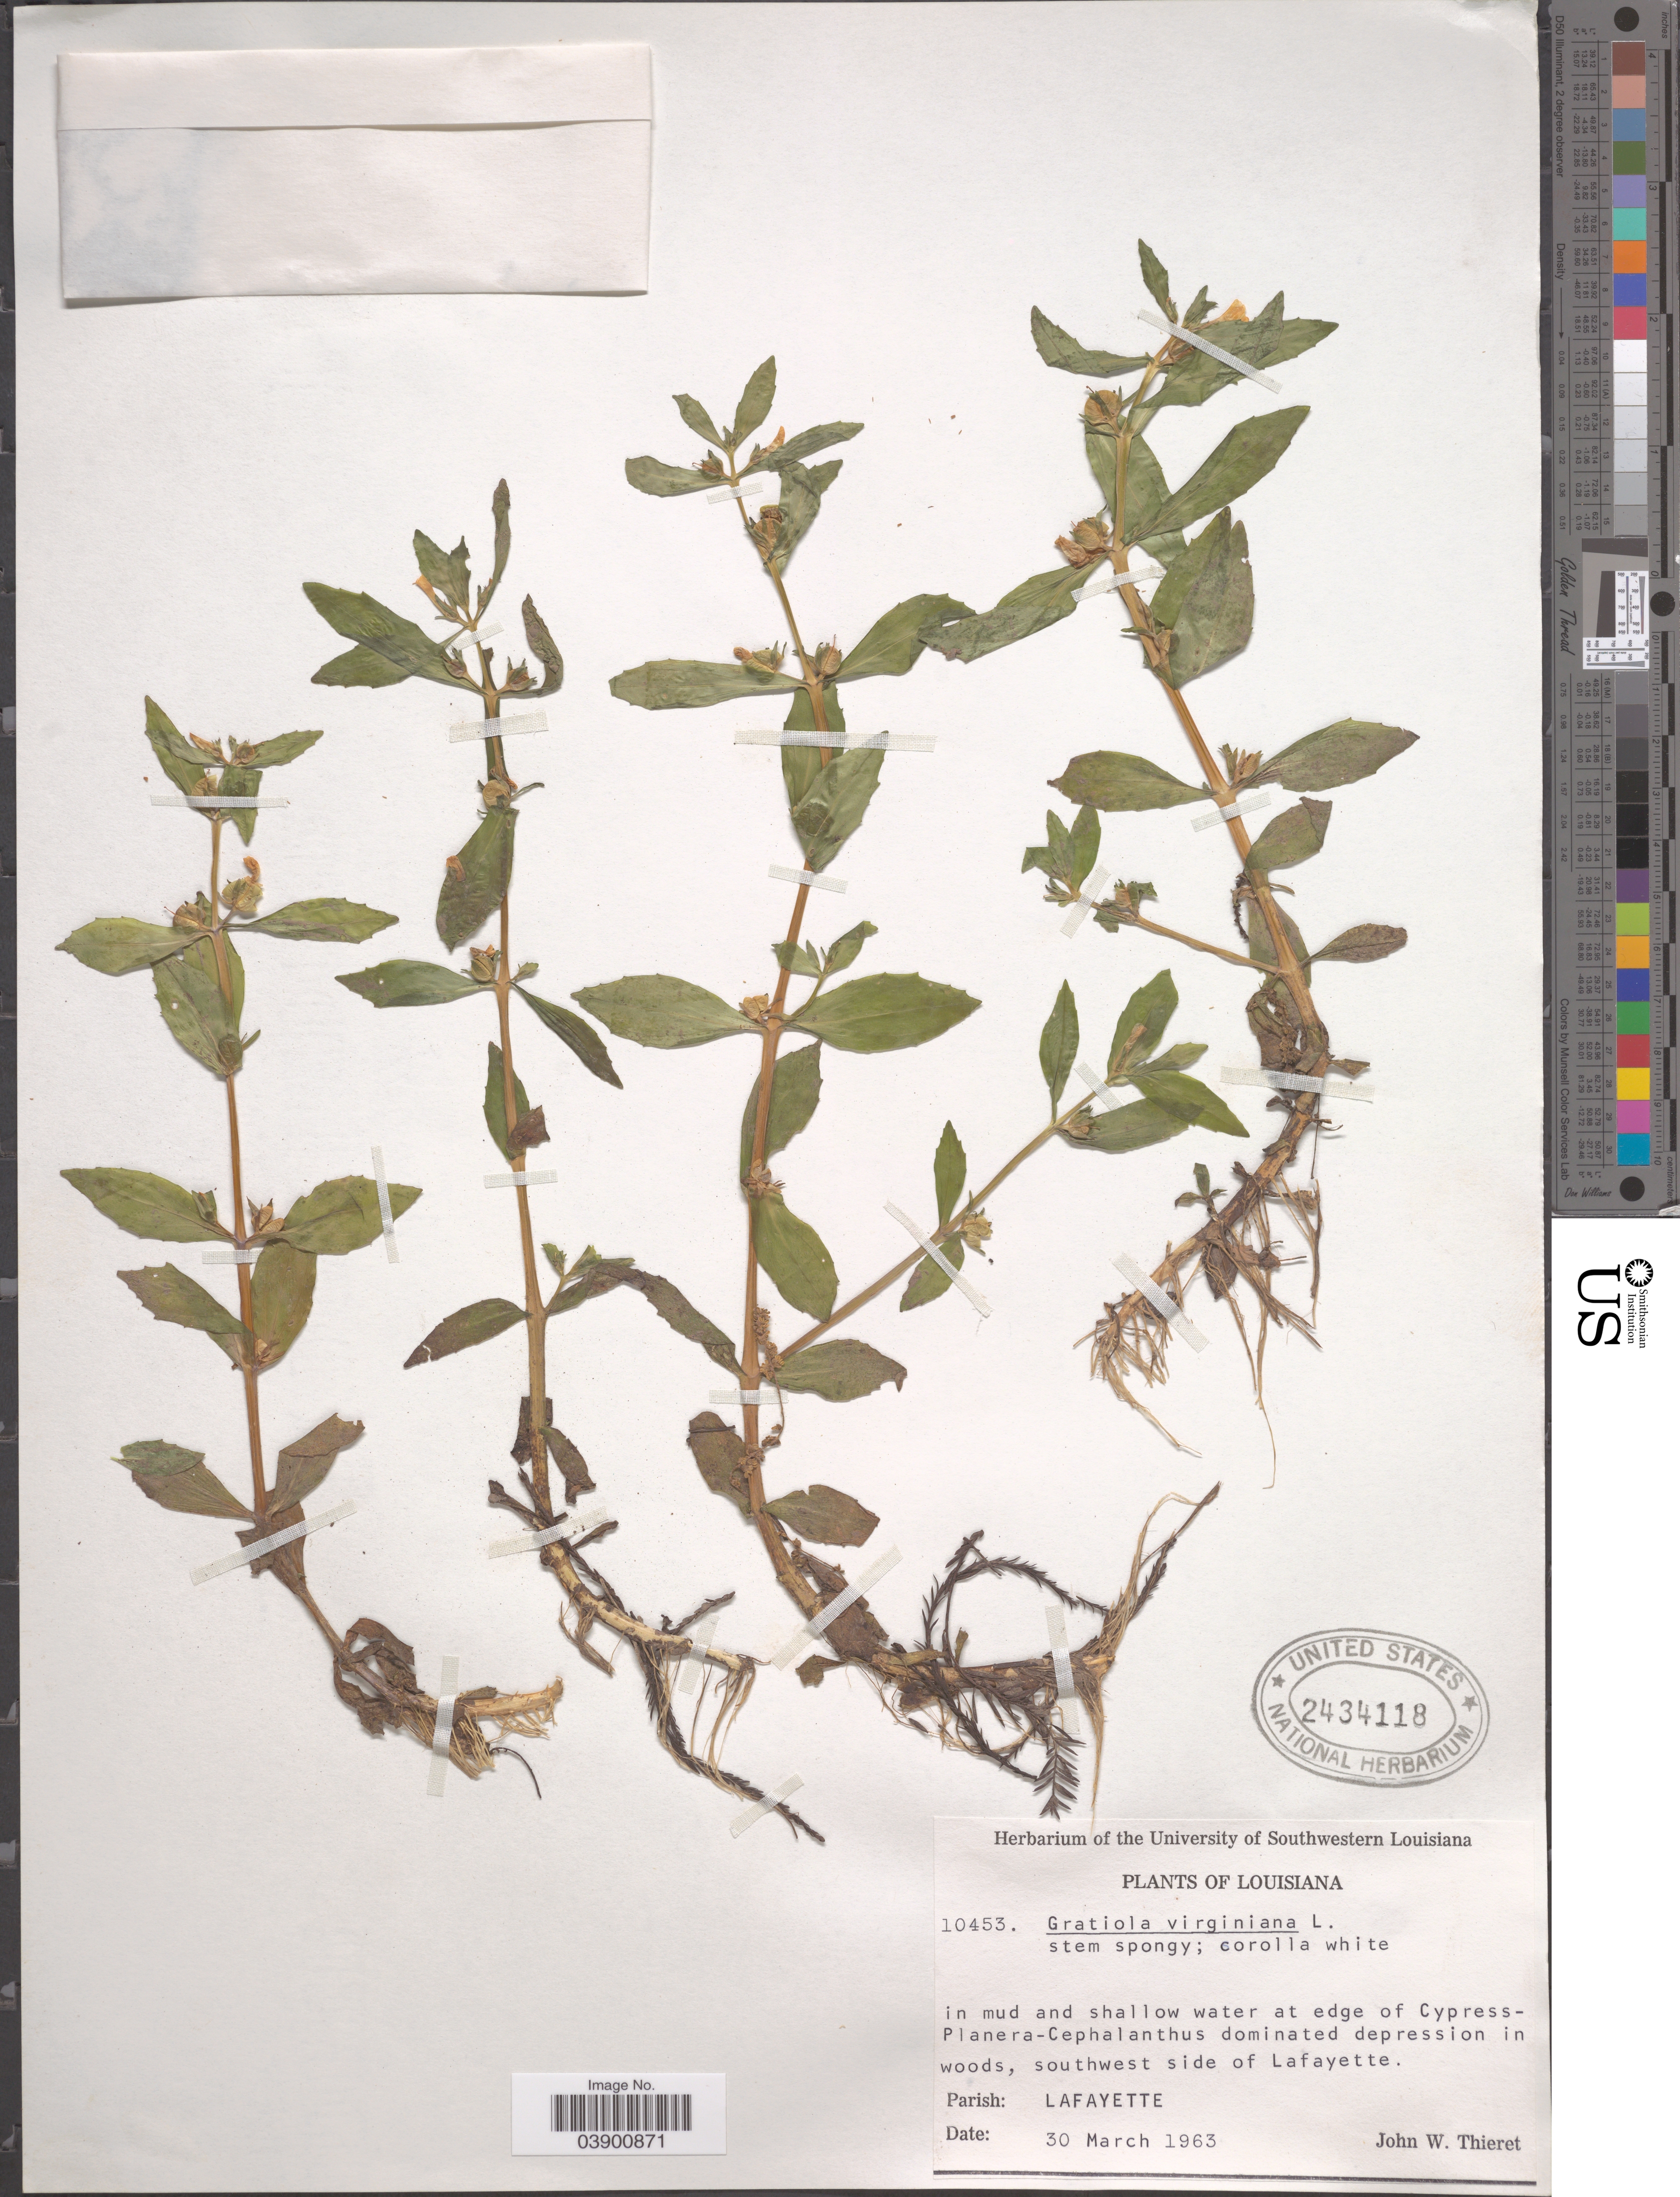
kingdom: Plantae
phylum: Tracheophyta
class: Magnoliopsida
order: Lamiales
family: Plantaginaceae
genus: Gratiola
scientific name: Gratiola virginiana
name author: L.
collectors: J. W. Thieret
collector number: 10453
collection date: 1963-03-30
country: United States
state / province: Louisiana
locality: Southwest side of Lafayette. Parish: Lafayette.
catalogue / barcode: US 2434118